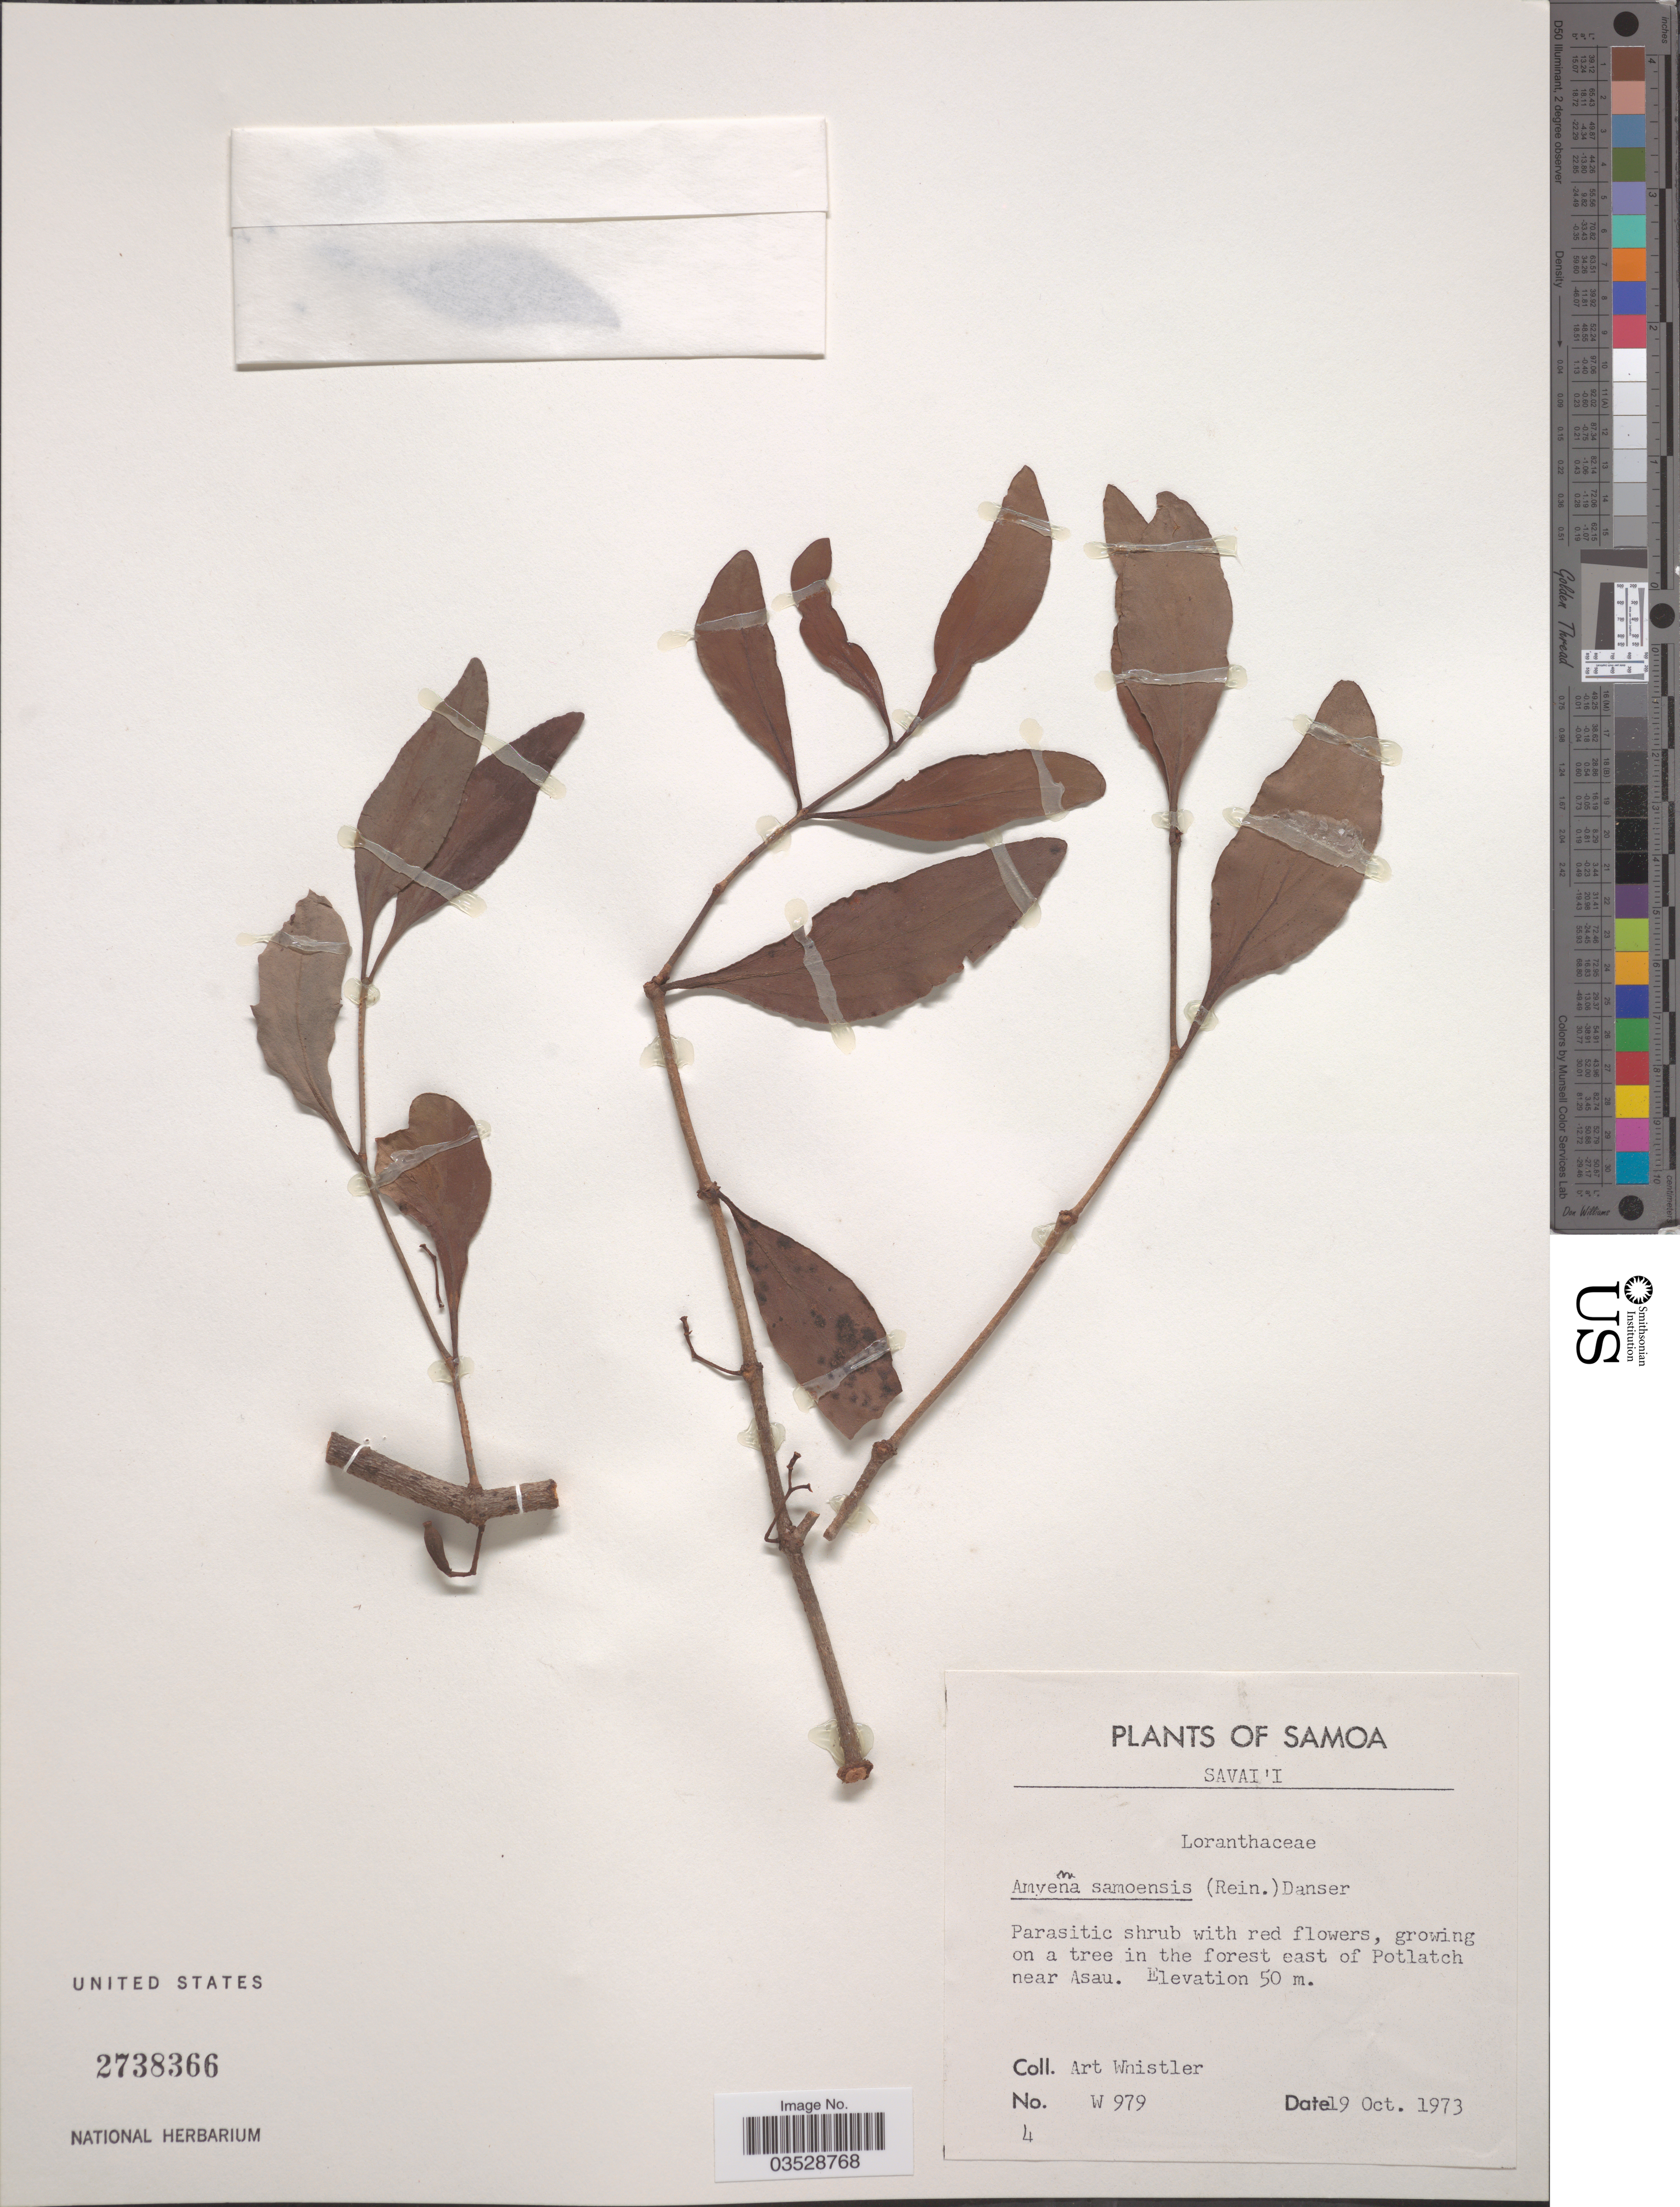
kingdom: Plantae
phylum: Tracheophyta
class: Magnoliopsida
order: Santalales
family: Loranthaceae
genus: Amyema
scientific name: Amyema samoensis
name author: Danser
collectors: A. Whistler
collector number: W979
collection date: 1973-10-19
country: Samoa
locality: Samoa, Savai'i. Growing on a tree in the forest east of Potlatch near Asau.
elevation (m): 50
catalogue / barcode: US 2738366